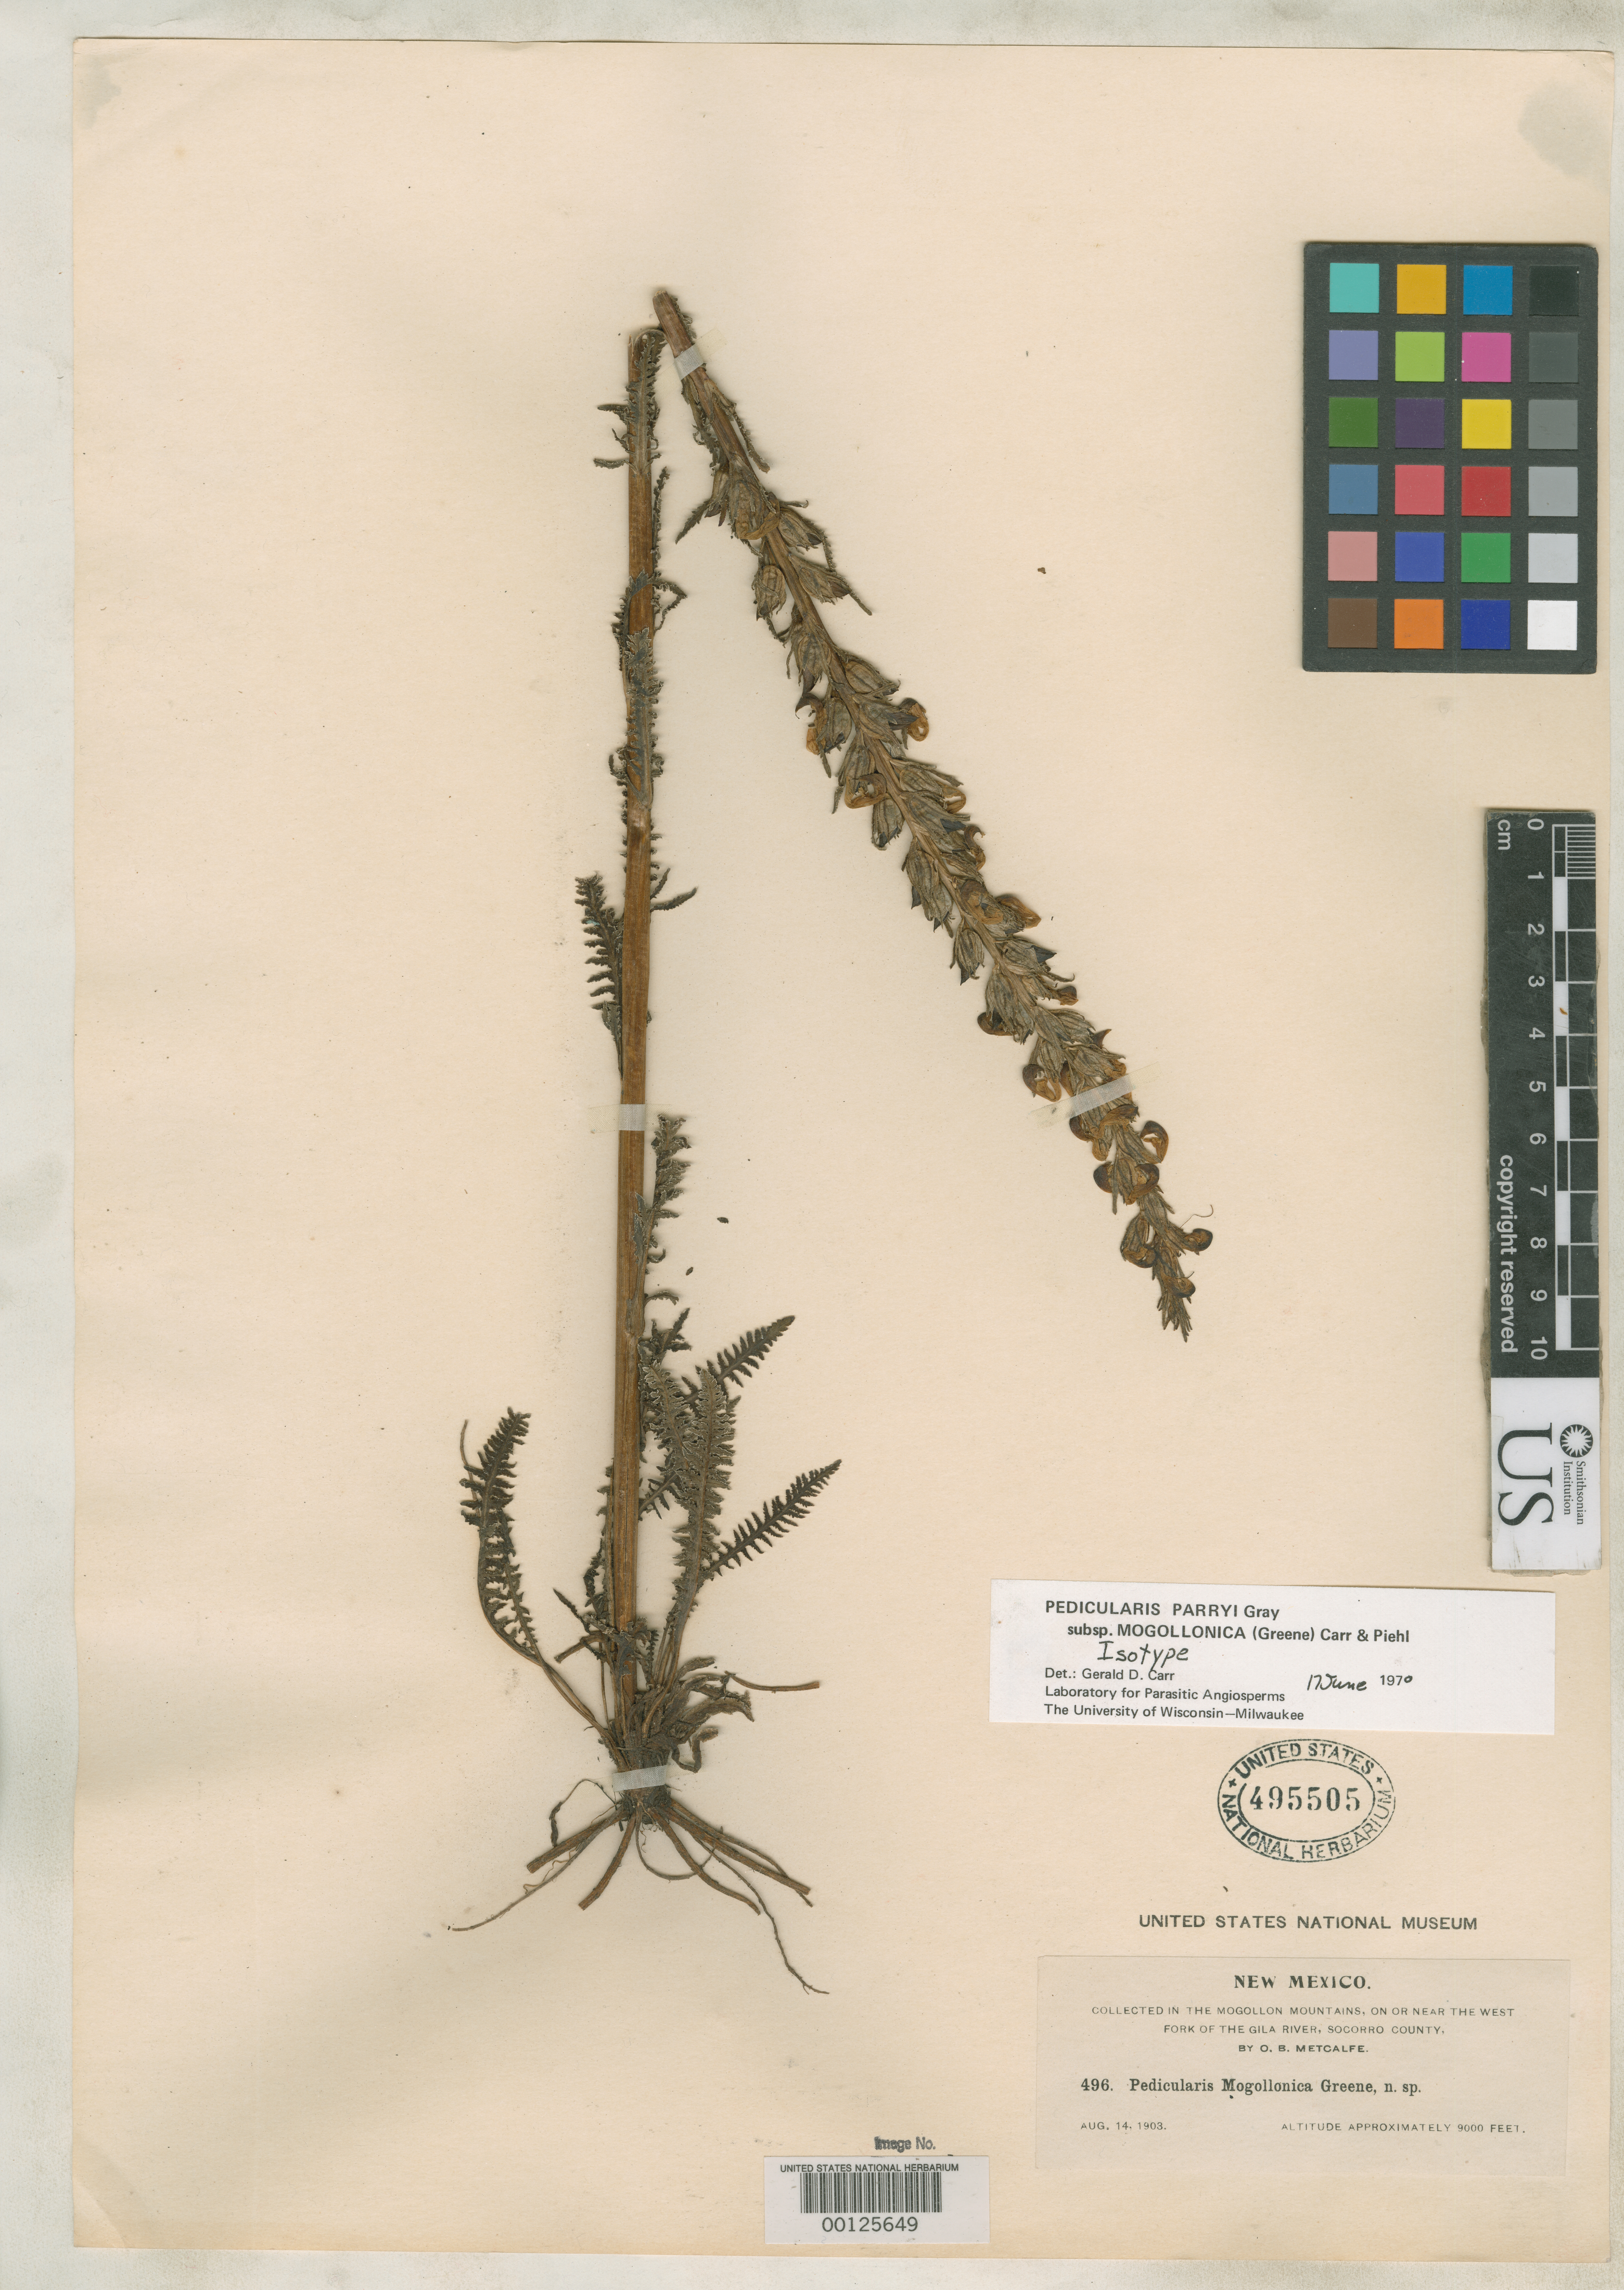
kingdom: Plantae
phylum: Tracheophyta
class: Magnoliopsida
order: Lamiales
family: Orobanchaceae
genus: Pedicularis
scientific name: Pedicularis mogollonica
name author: Greene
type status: Isotype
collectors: O. B. Metcalfe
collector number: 496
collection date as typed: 14 Aug 1903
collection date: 1903-08-14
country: United States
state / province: New Mexico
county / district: Socorro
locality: West Fork of Gila River; alt. 9000 ft.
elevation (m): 2743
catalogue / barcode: US 495505